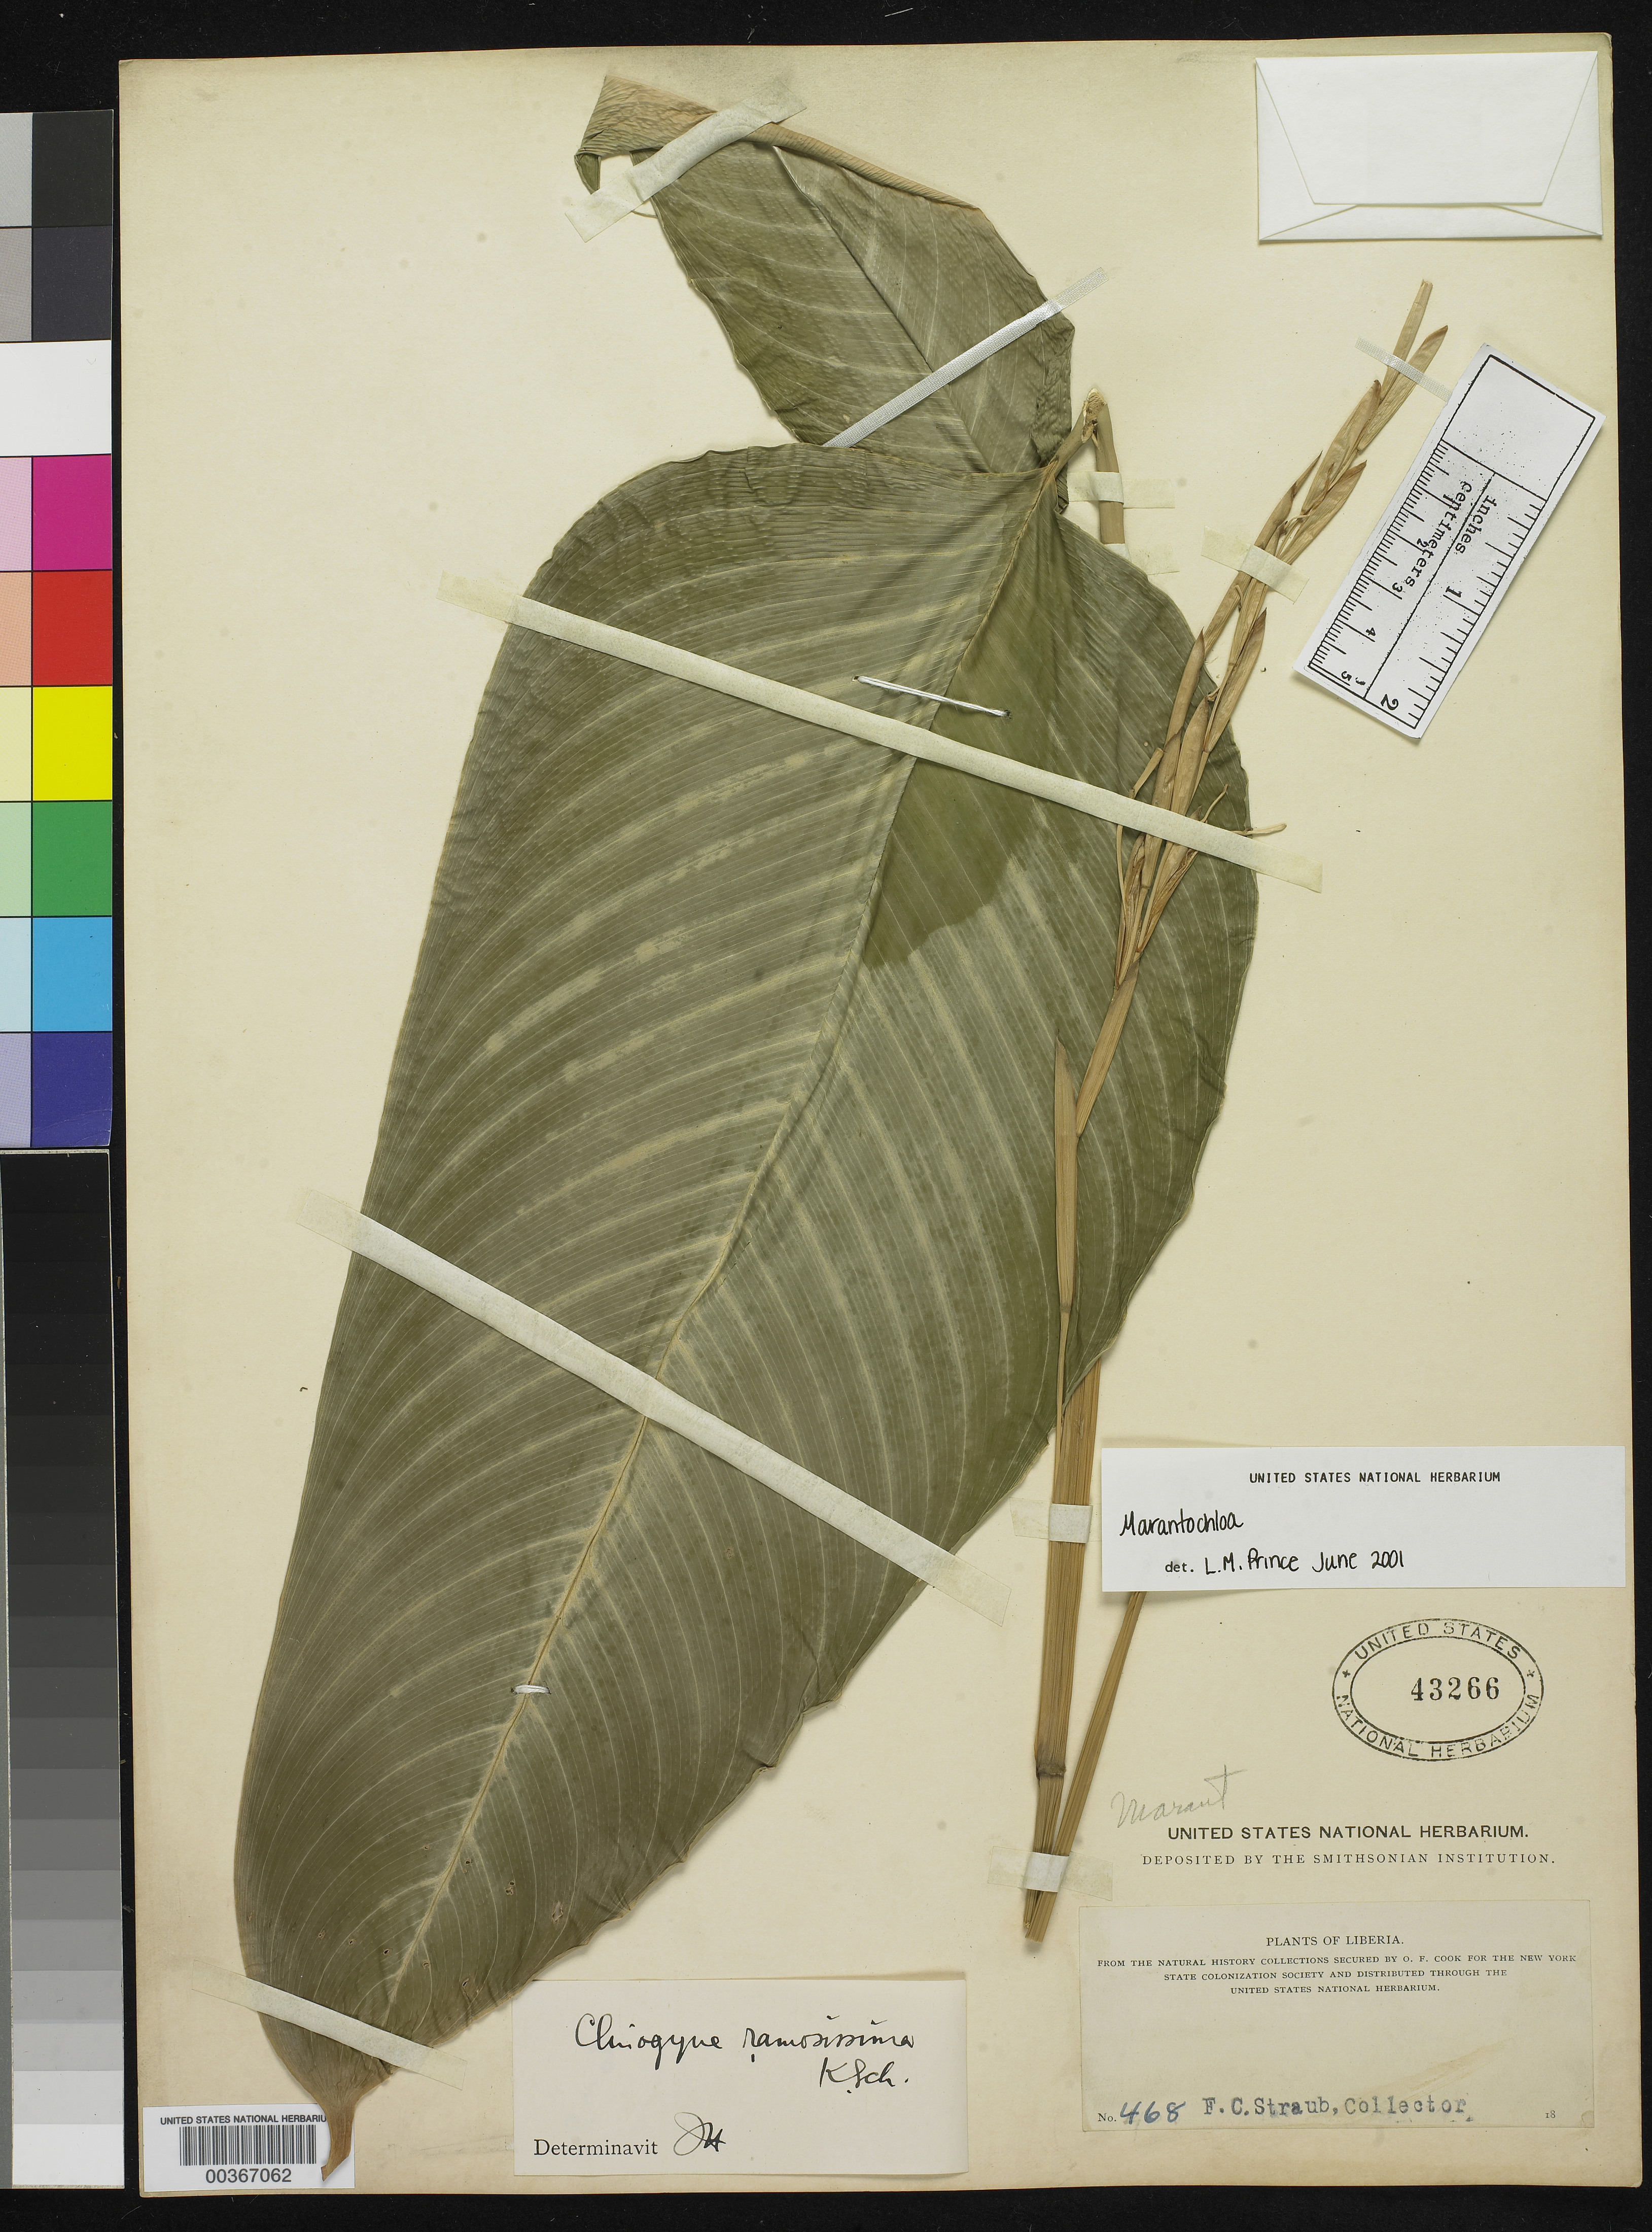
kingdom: Plantae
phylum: Tracheophyta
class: Liliopsida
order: Zingiberales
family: Marantaceae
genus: Marantochloa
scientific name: Marantochloa ramosissima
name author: Hutch.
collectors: F. Straub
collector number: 468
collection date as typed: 18--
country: Liberia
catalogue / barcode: US 43266